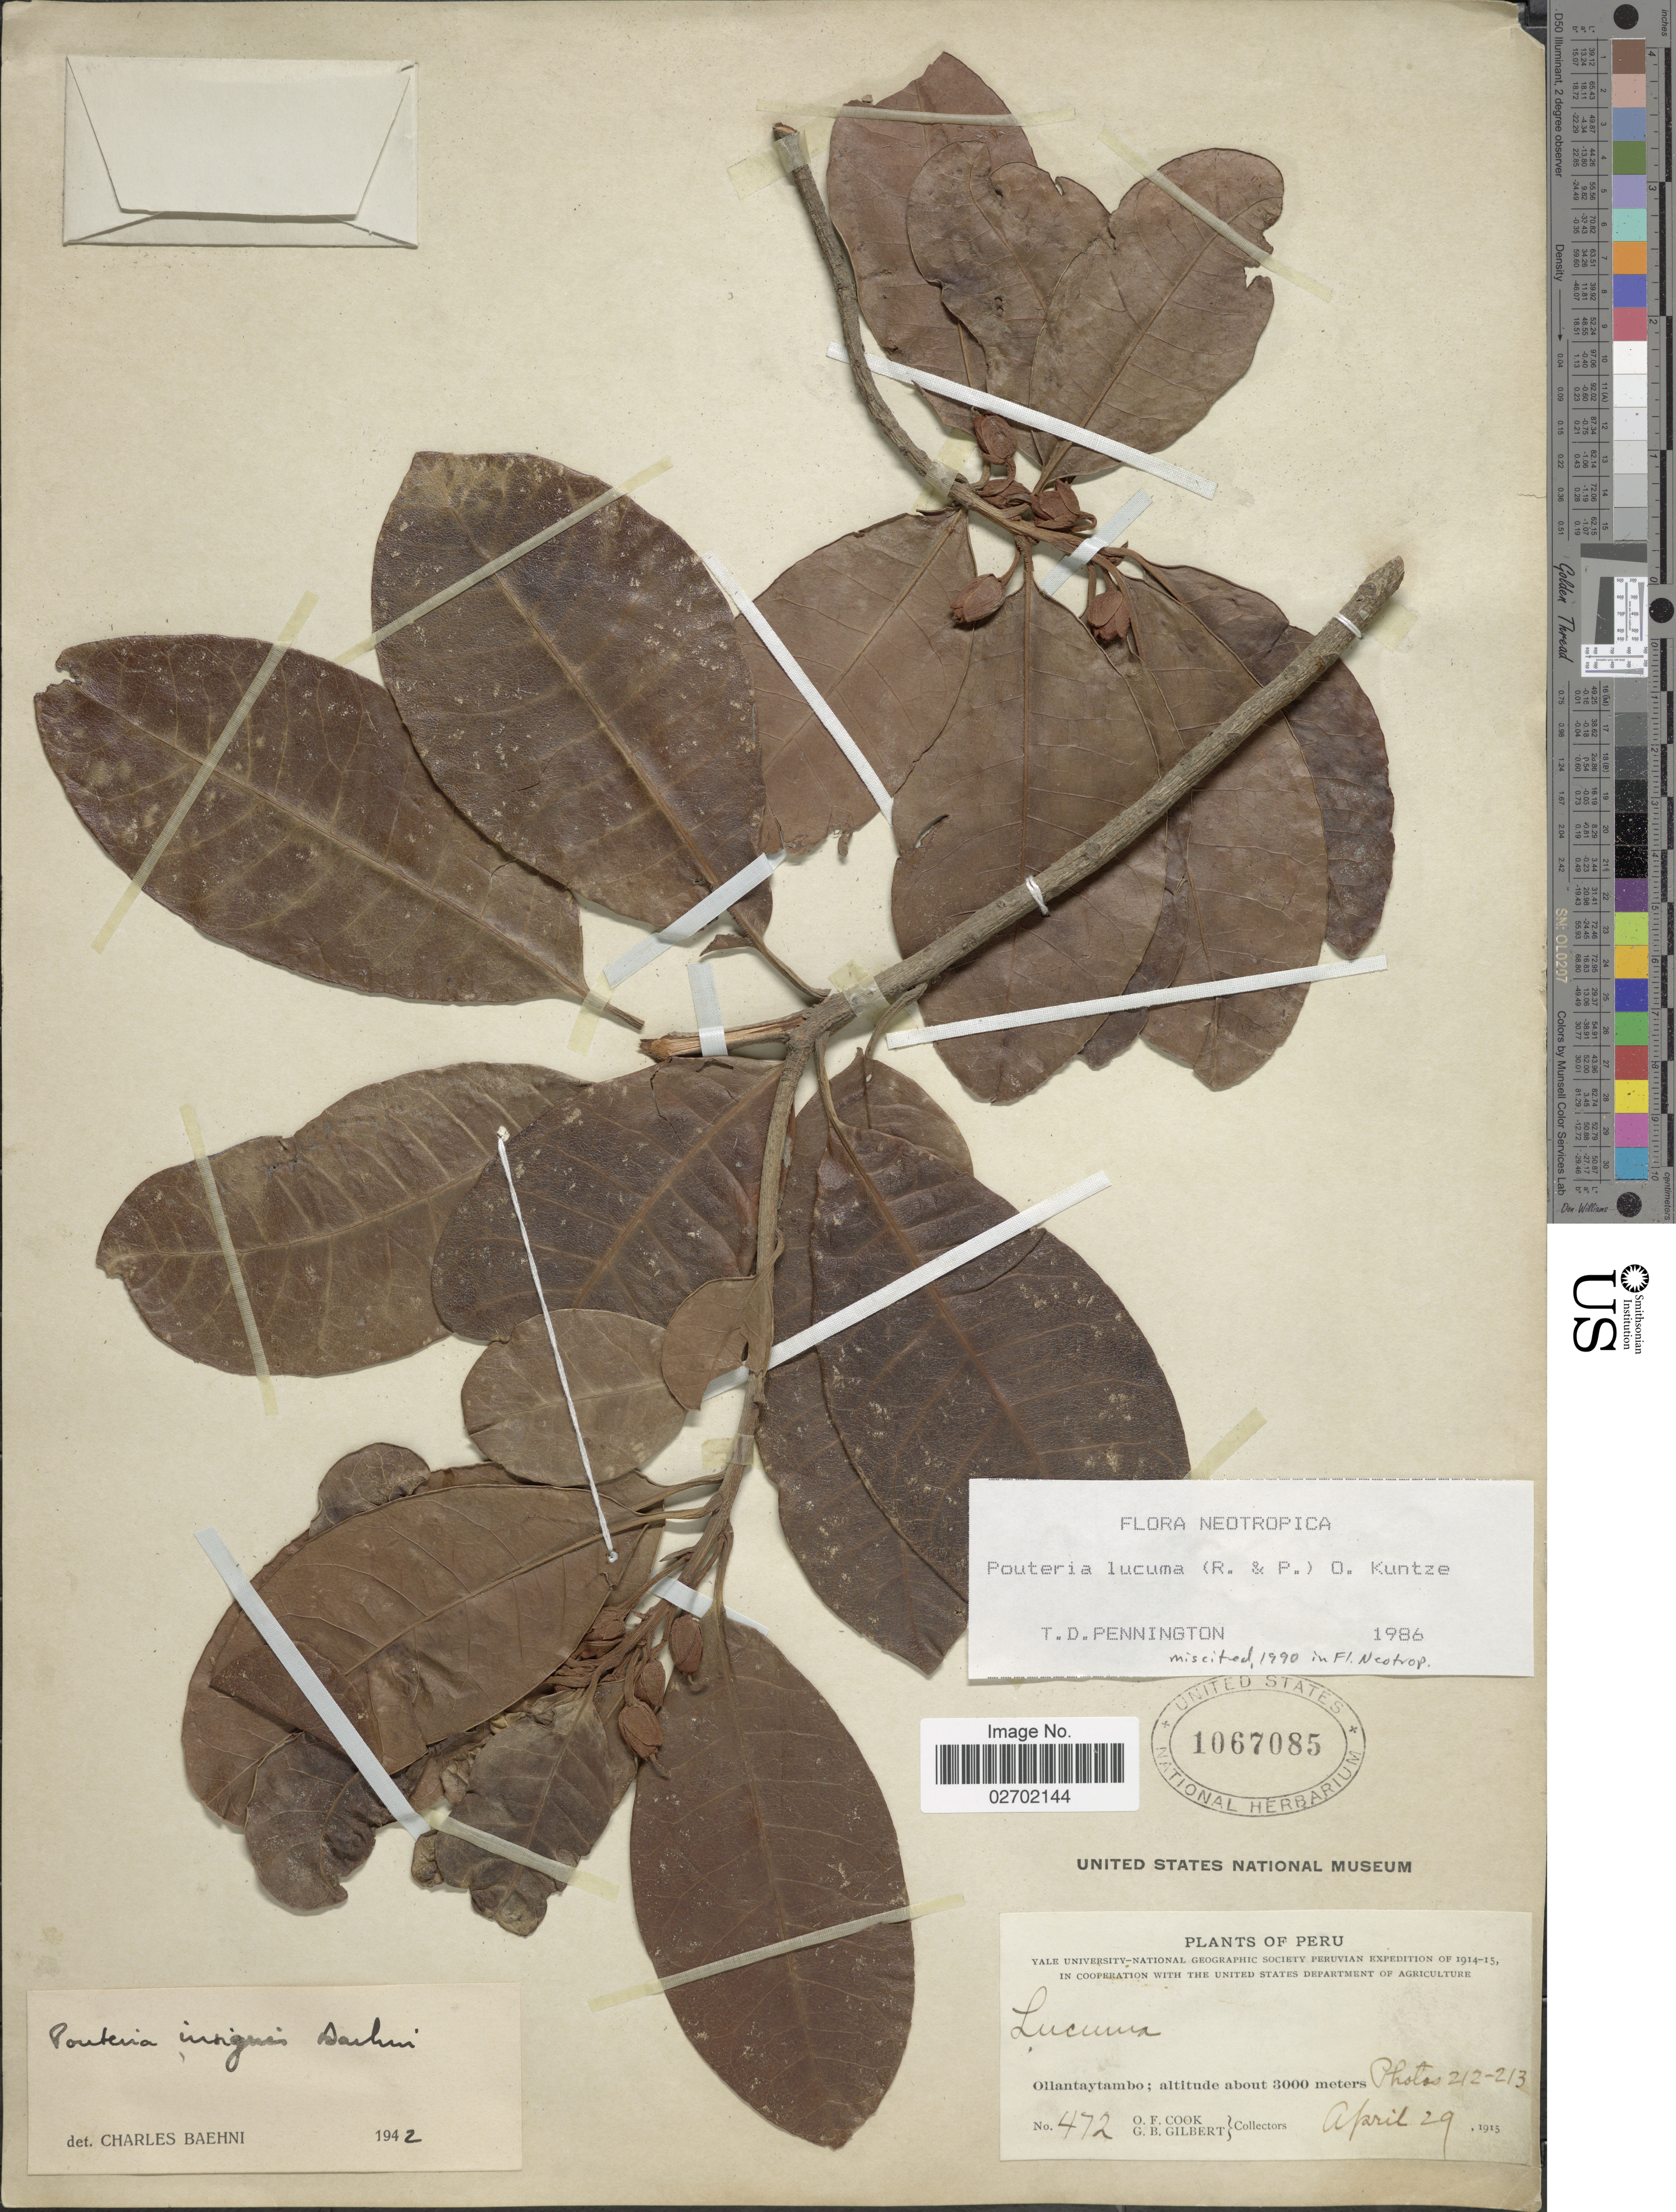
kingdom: Plantae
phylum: Tracheophyta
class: Magnoliopsida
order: Ericales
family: Sapotaceae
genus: Pouteria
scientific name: Pouteria lucuma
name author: (Ruiz & Pav.) Kuntze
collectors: O. F. Cook & G. B. Gilbert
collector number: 472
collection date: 1915-04-29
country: Peru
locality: Ollantaytambo, Photos 212-213 [unsure placement]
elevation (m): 3000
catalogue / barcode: US 1067085